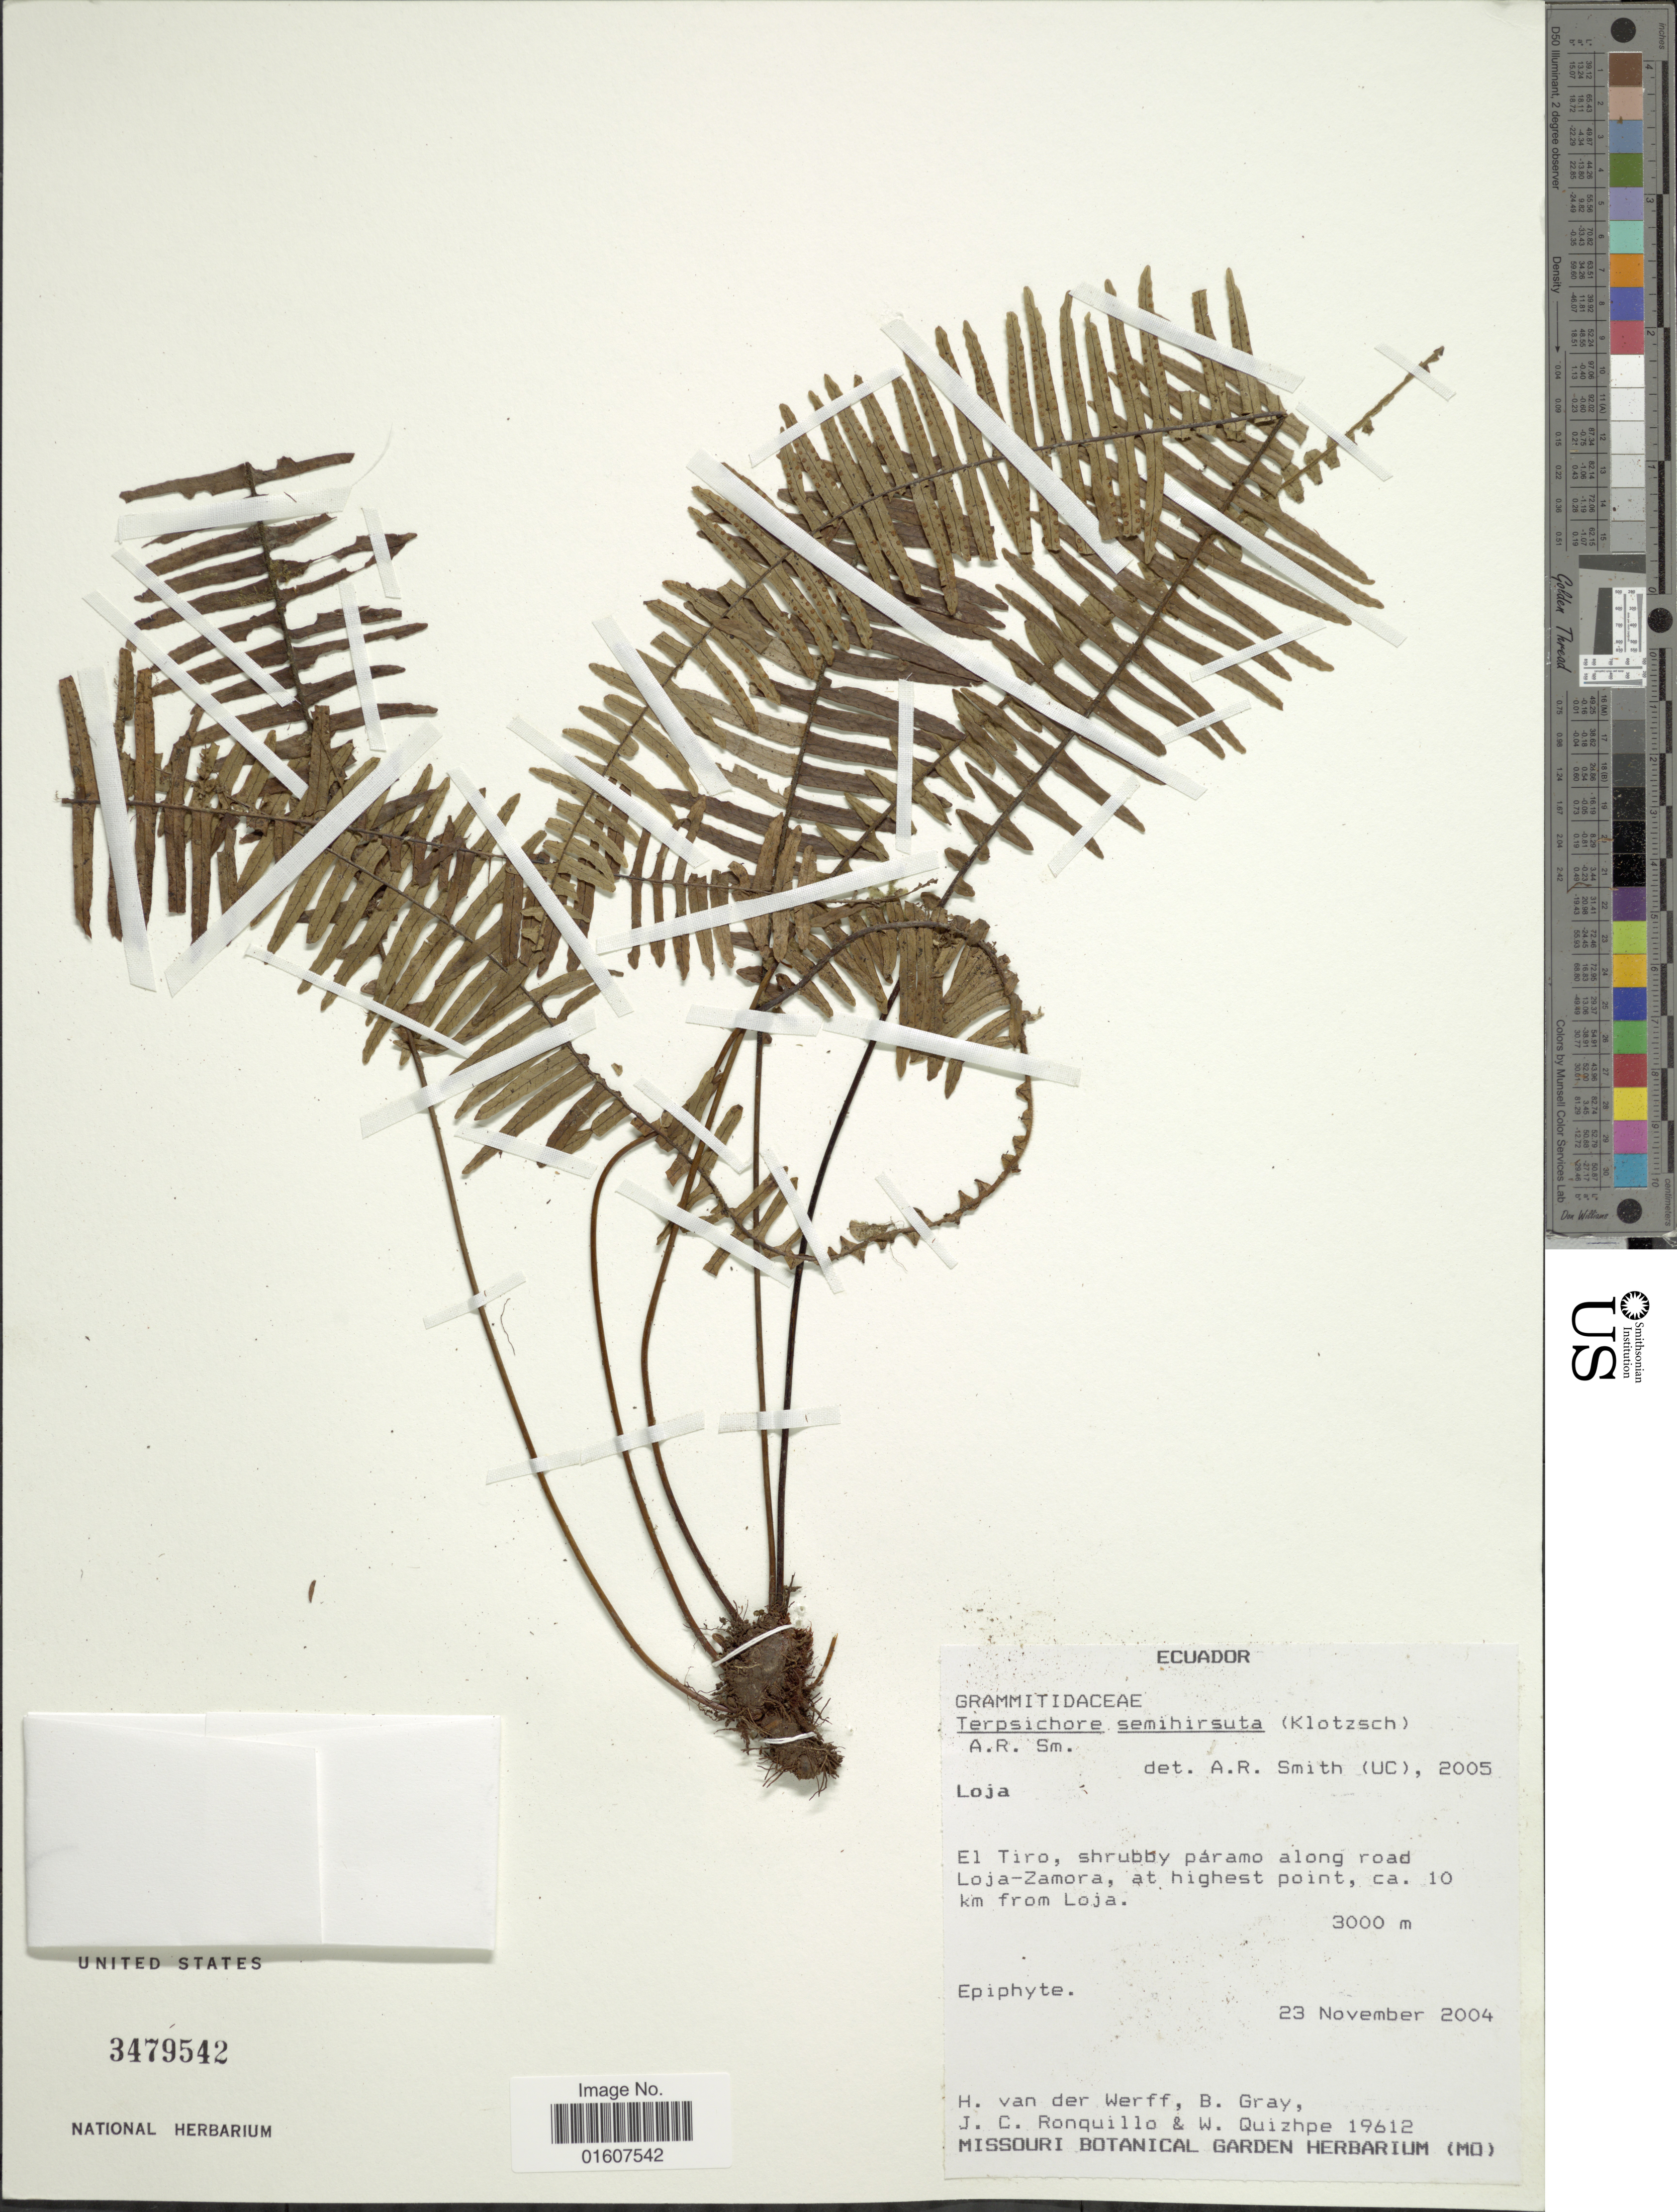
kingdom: Plantae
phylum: Tracheophyta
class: Polypodiopsida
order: Polypodiales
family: Polypodiaceae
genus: Terpsichore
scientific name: Terpsichore semihirsuta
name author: (Klotzsch) A.R. Sm.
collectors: H. van der Werff, B. Gray, J. Ronquillo & W. Quizhpe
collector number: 19612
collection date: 2004-11-23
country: Ecuador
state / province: Loja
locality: El Tiro, shrubby páramo along road Loja-Zamora, at highest point, ca. 10 km from Loja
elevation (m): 3000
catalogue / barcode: US 347954